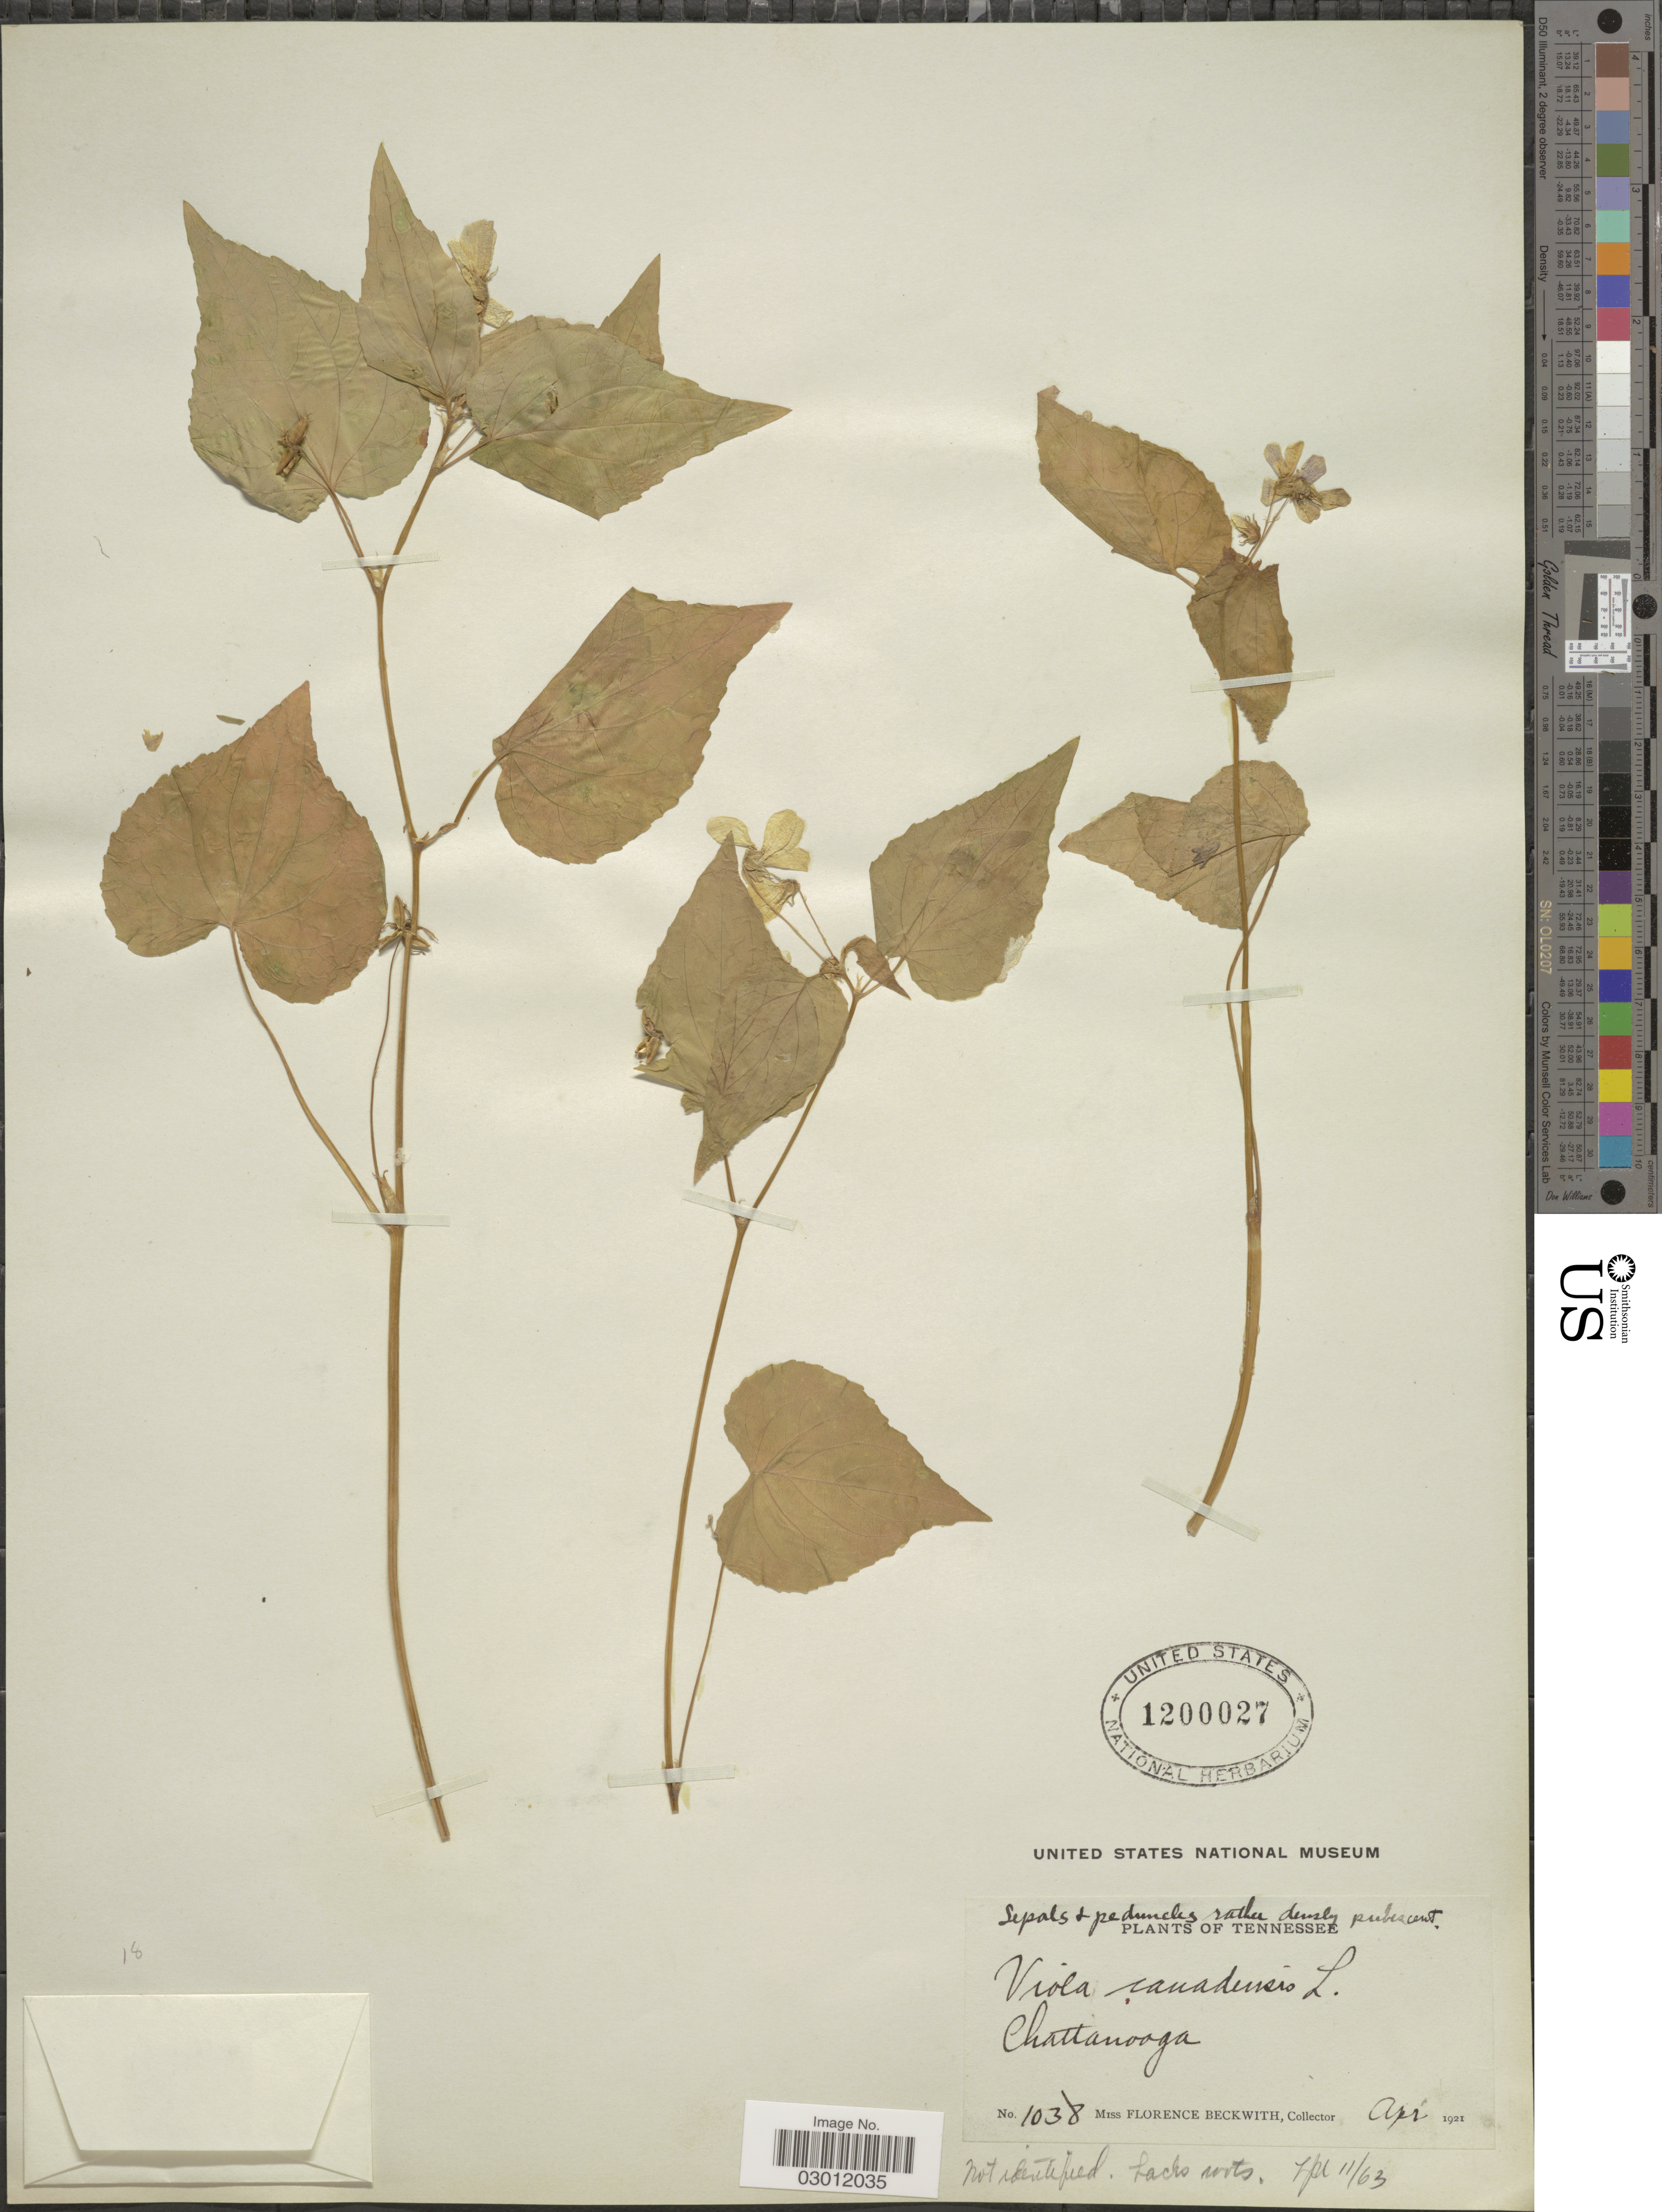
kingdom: Plantae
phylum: Tracheophyta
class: Magnoliopsida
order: Malpighiales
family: Violaceae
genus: Viola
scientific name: Viola canadensis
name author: L.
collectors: F. Beckwith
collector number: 1038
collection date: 1921-04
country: United States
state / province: Tennessee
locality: Chattanooga.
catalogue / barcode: US 1200027